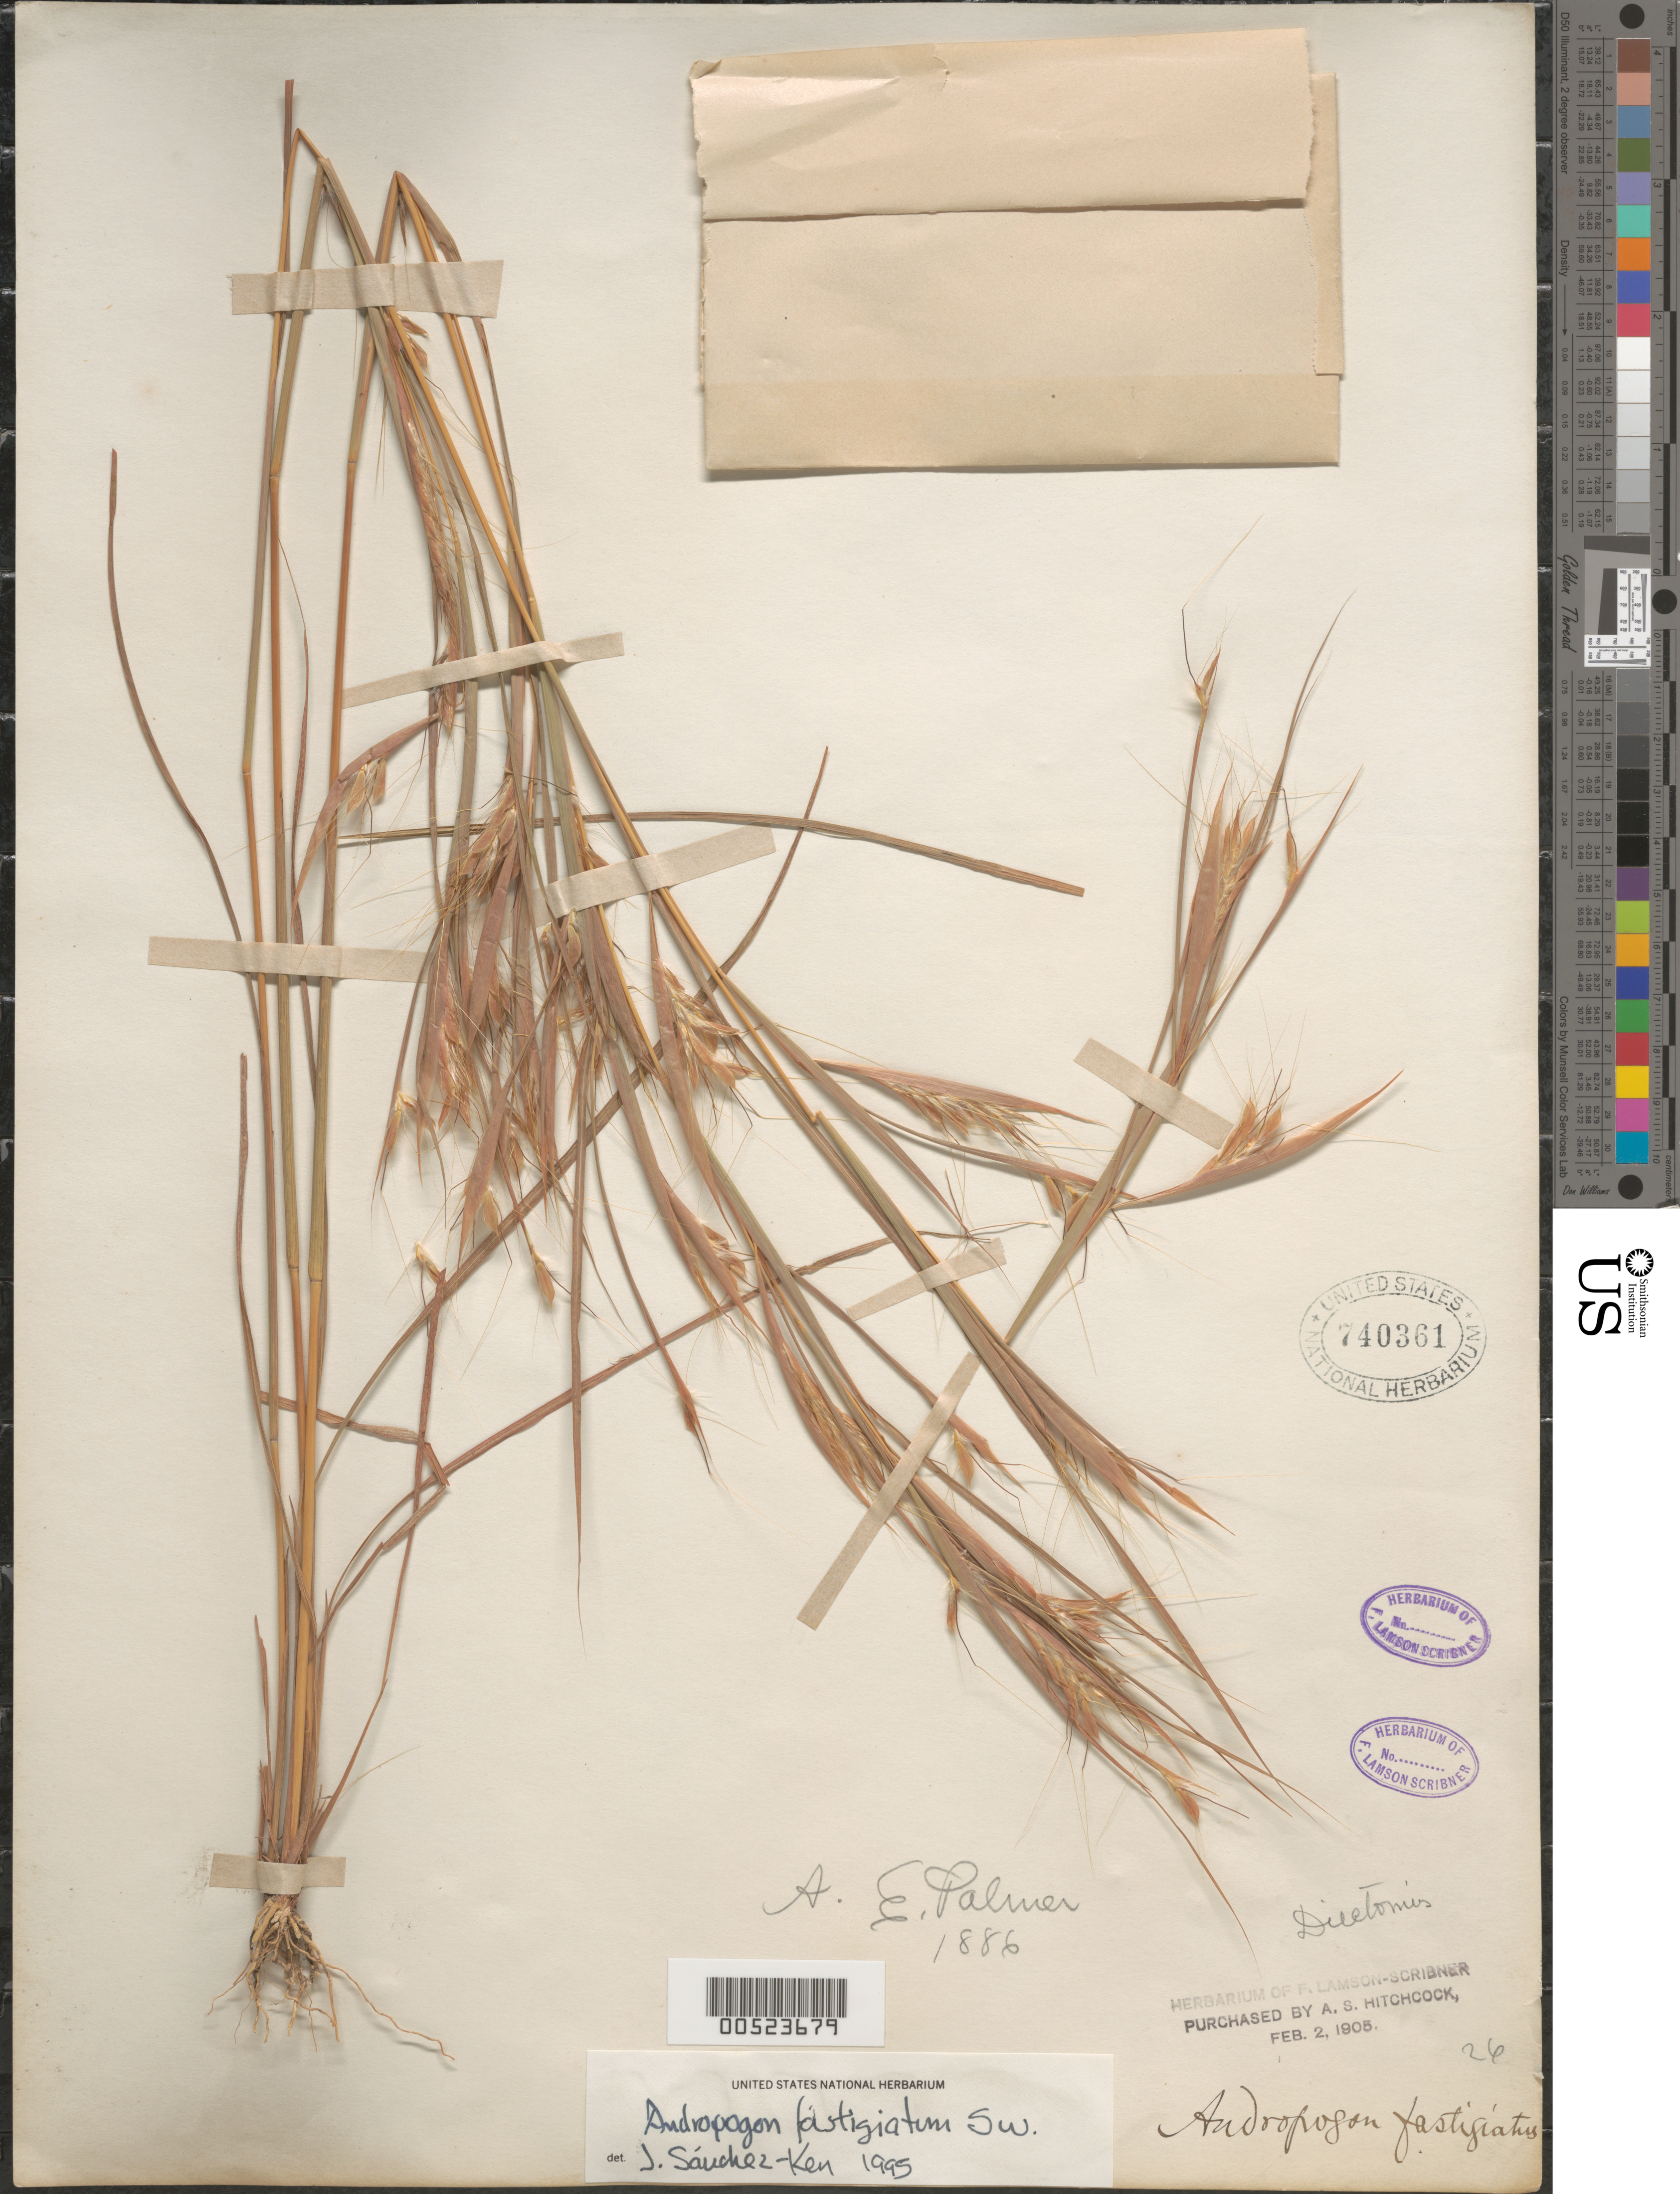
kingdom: Plantae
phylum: Tracheophyta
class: Liliopsida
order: Poales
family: Poaceae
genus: Andropogon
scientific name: Andropogon fastigiatus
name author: Sw.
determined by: Sánchez-Ken, J. G.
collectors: E. Palmer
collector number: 1886?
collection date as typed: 1886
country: Mexico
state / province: Durango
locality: San Ramon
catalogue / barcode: US 740361